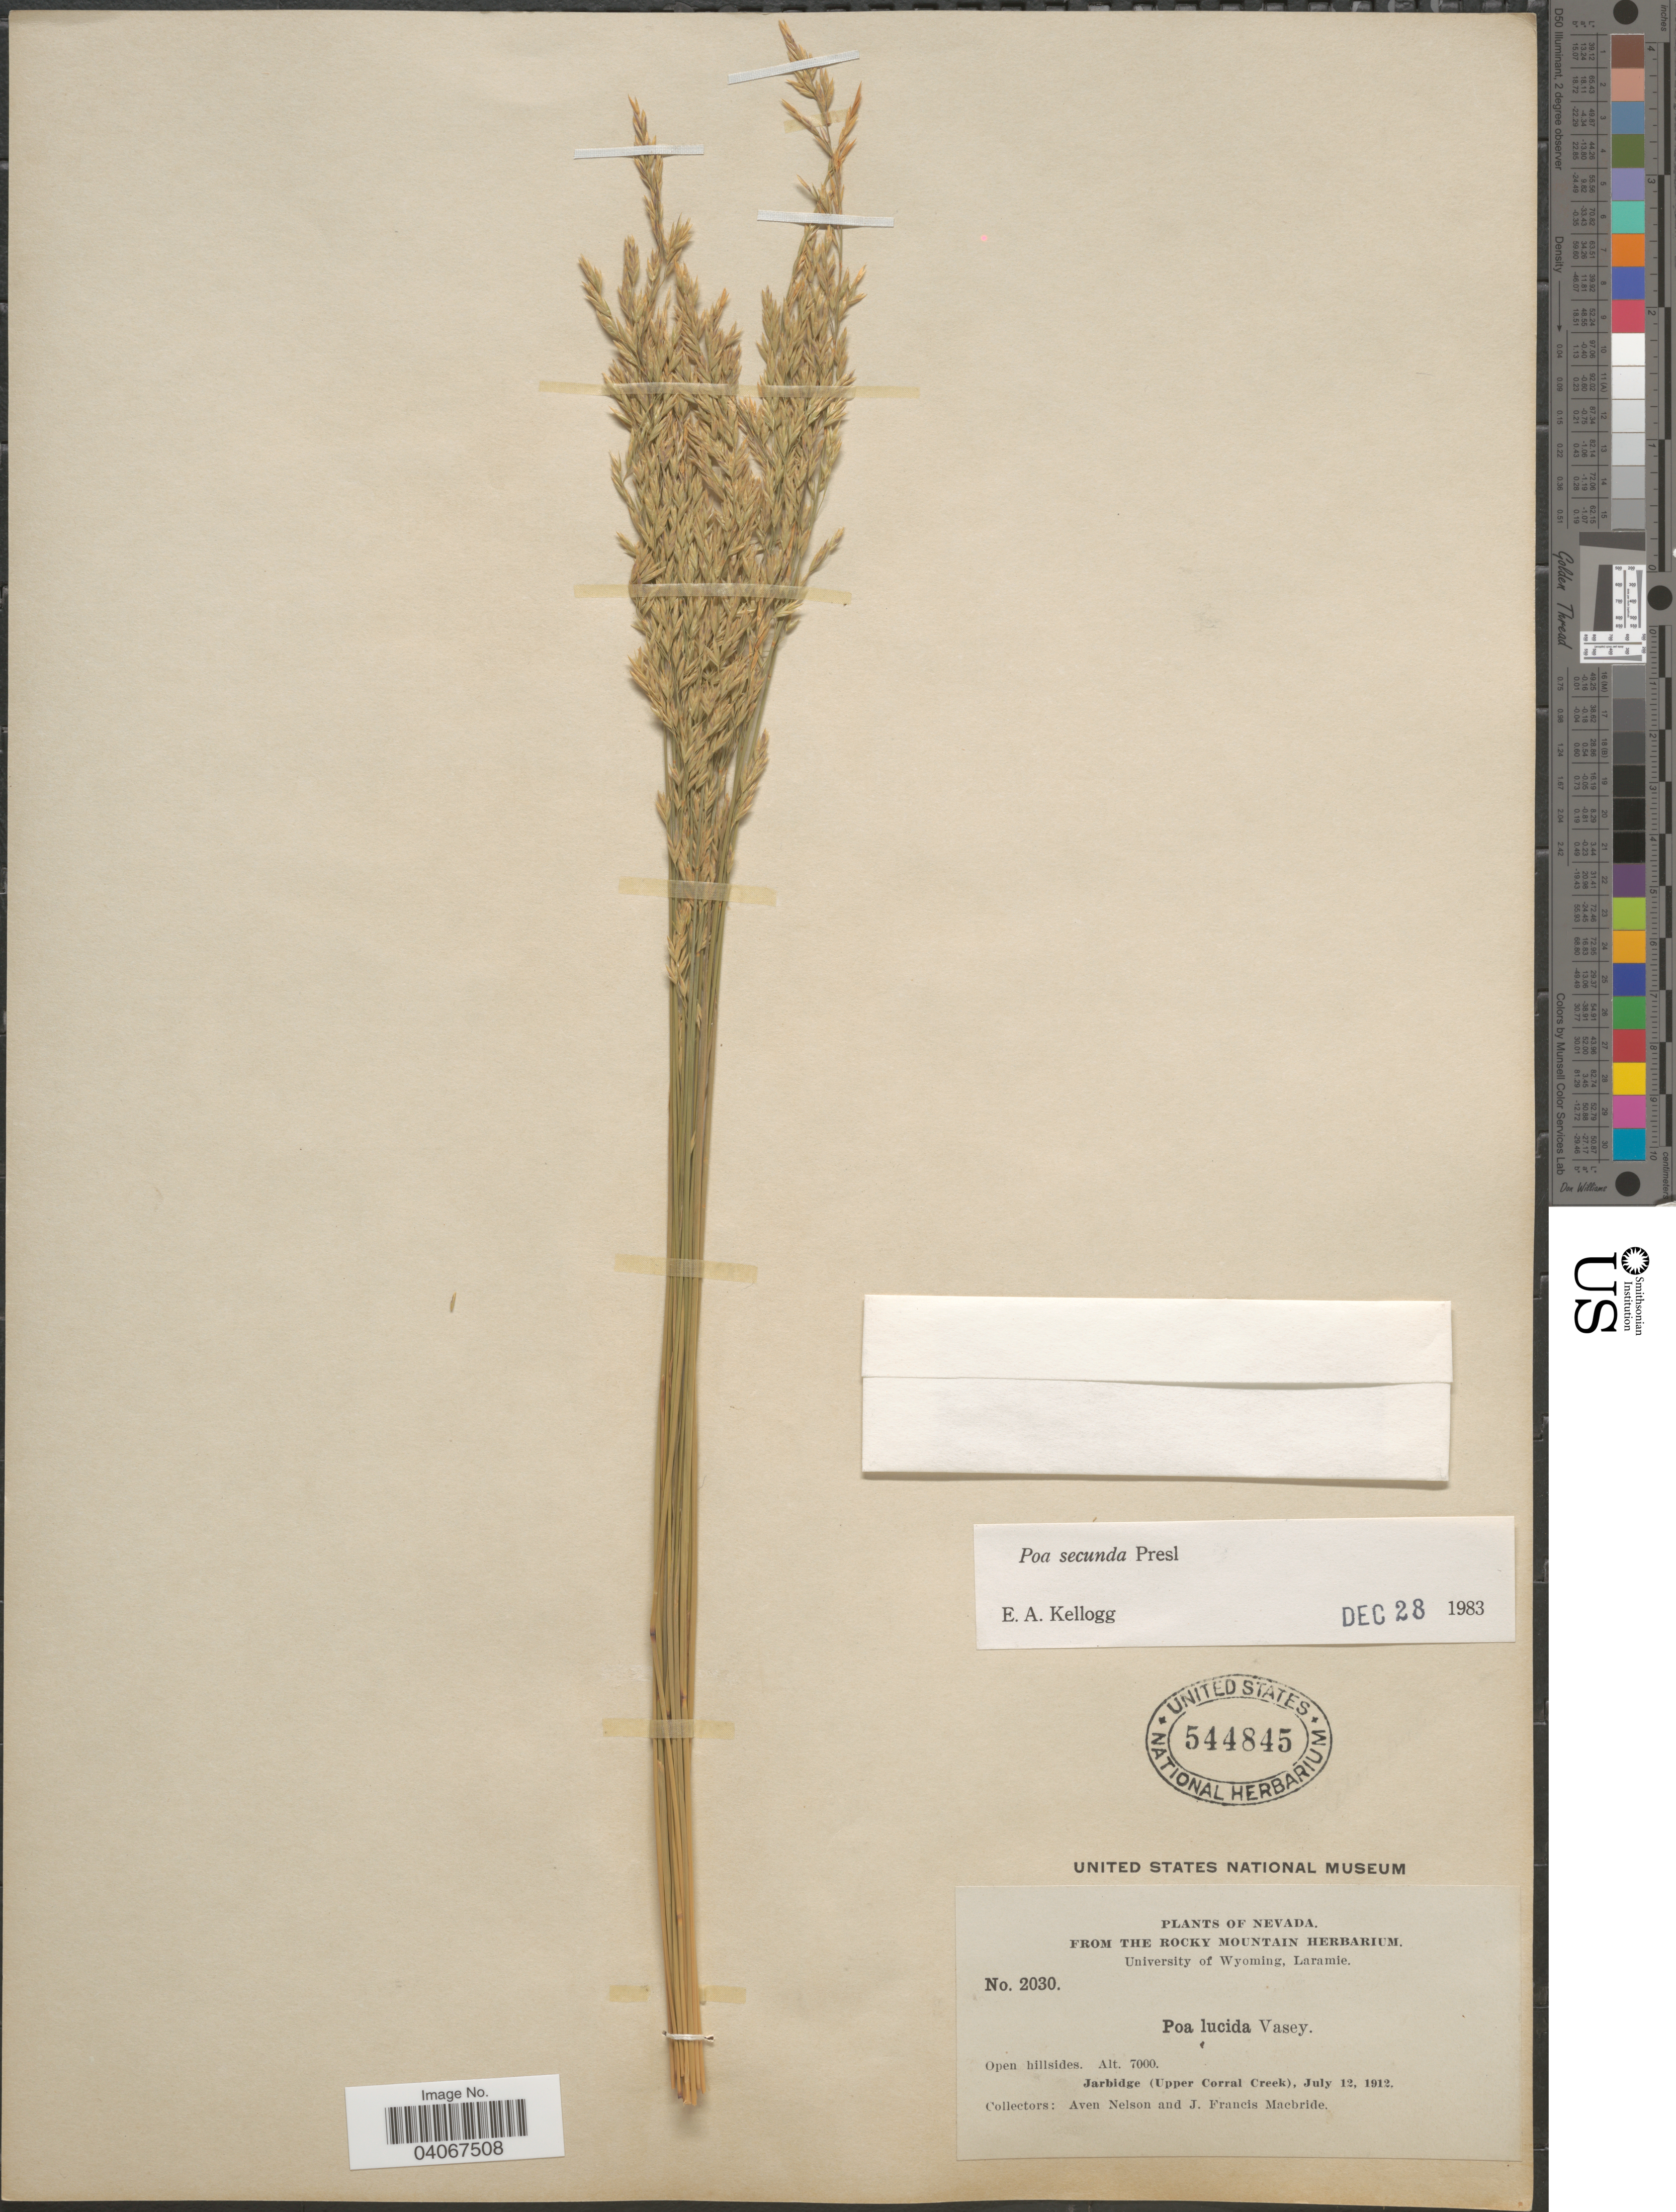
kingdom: Plantae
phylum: Tracheophyta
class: Liliopsida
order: Poales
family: Poaceae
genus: Poa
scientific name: Poa secunda subsp. secunda var. secunda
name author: J. Presl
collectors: A. Nelson & J. F. Macbride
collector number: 2030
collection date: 1912-07-12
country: United States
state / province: Nevada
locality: Open hillsides. Jarbidge (Upper Corral Creek).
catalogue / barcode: US 544845